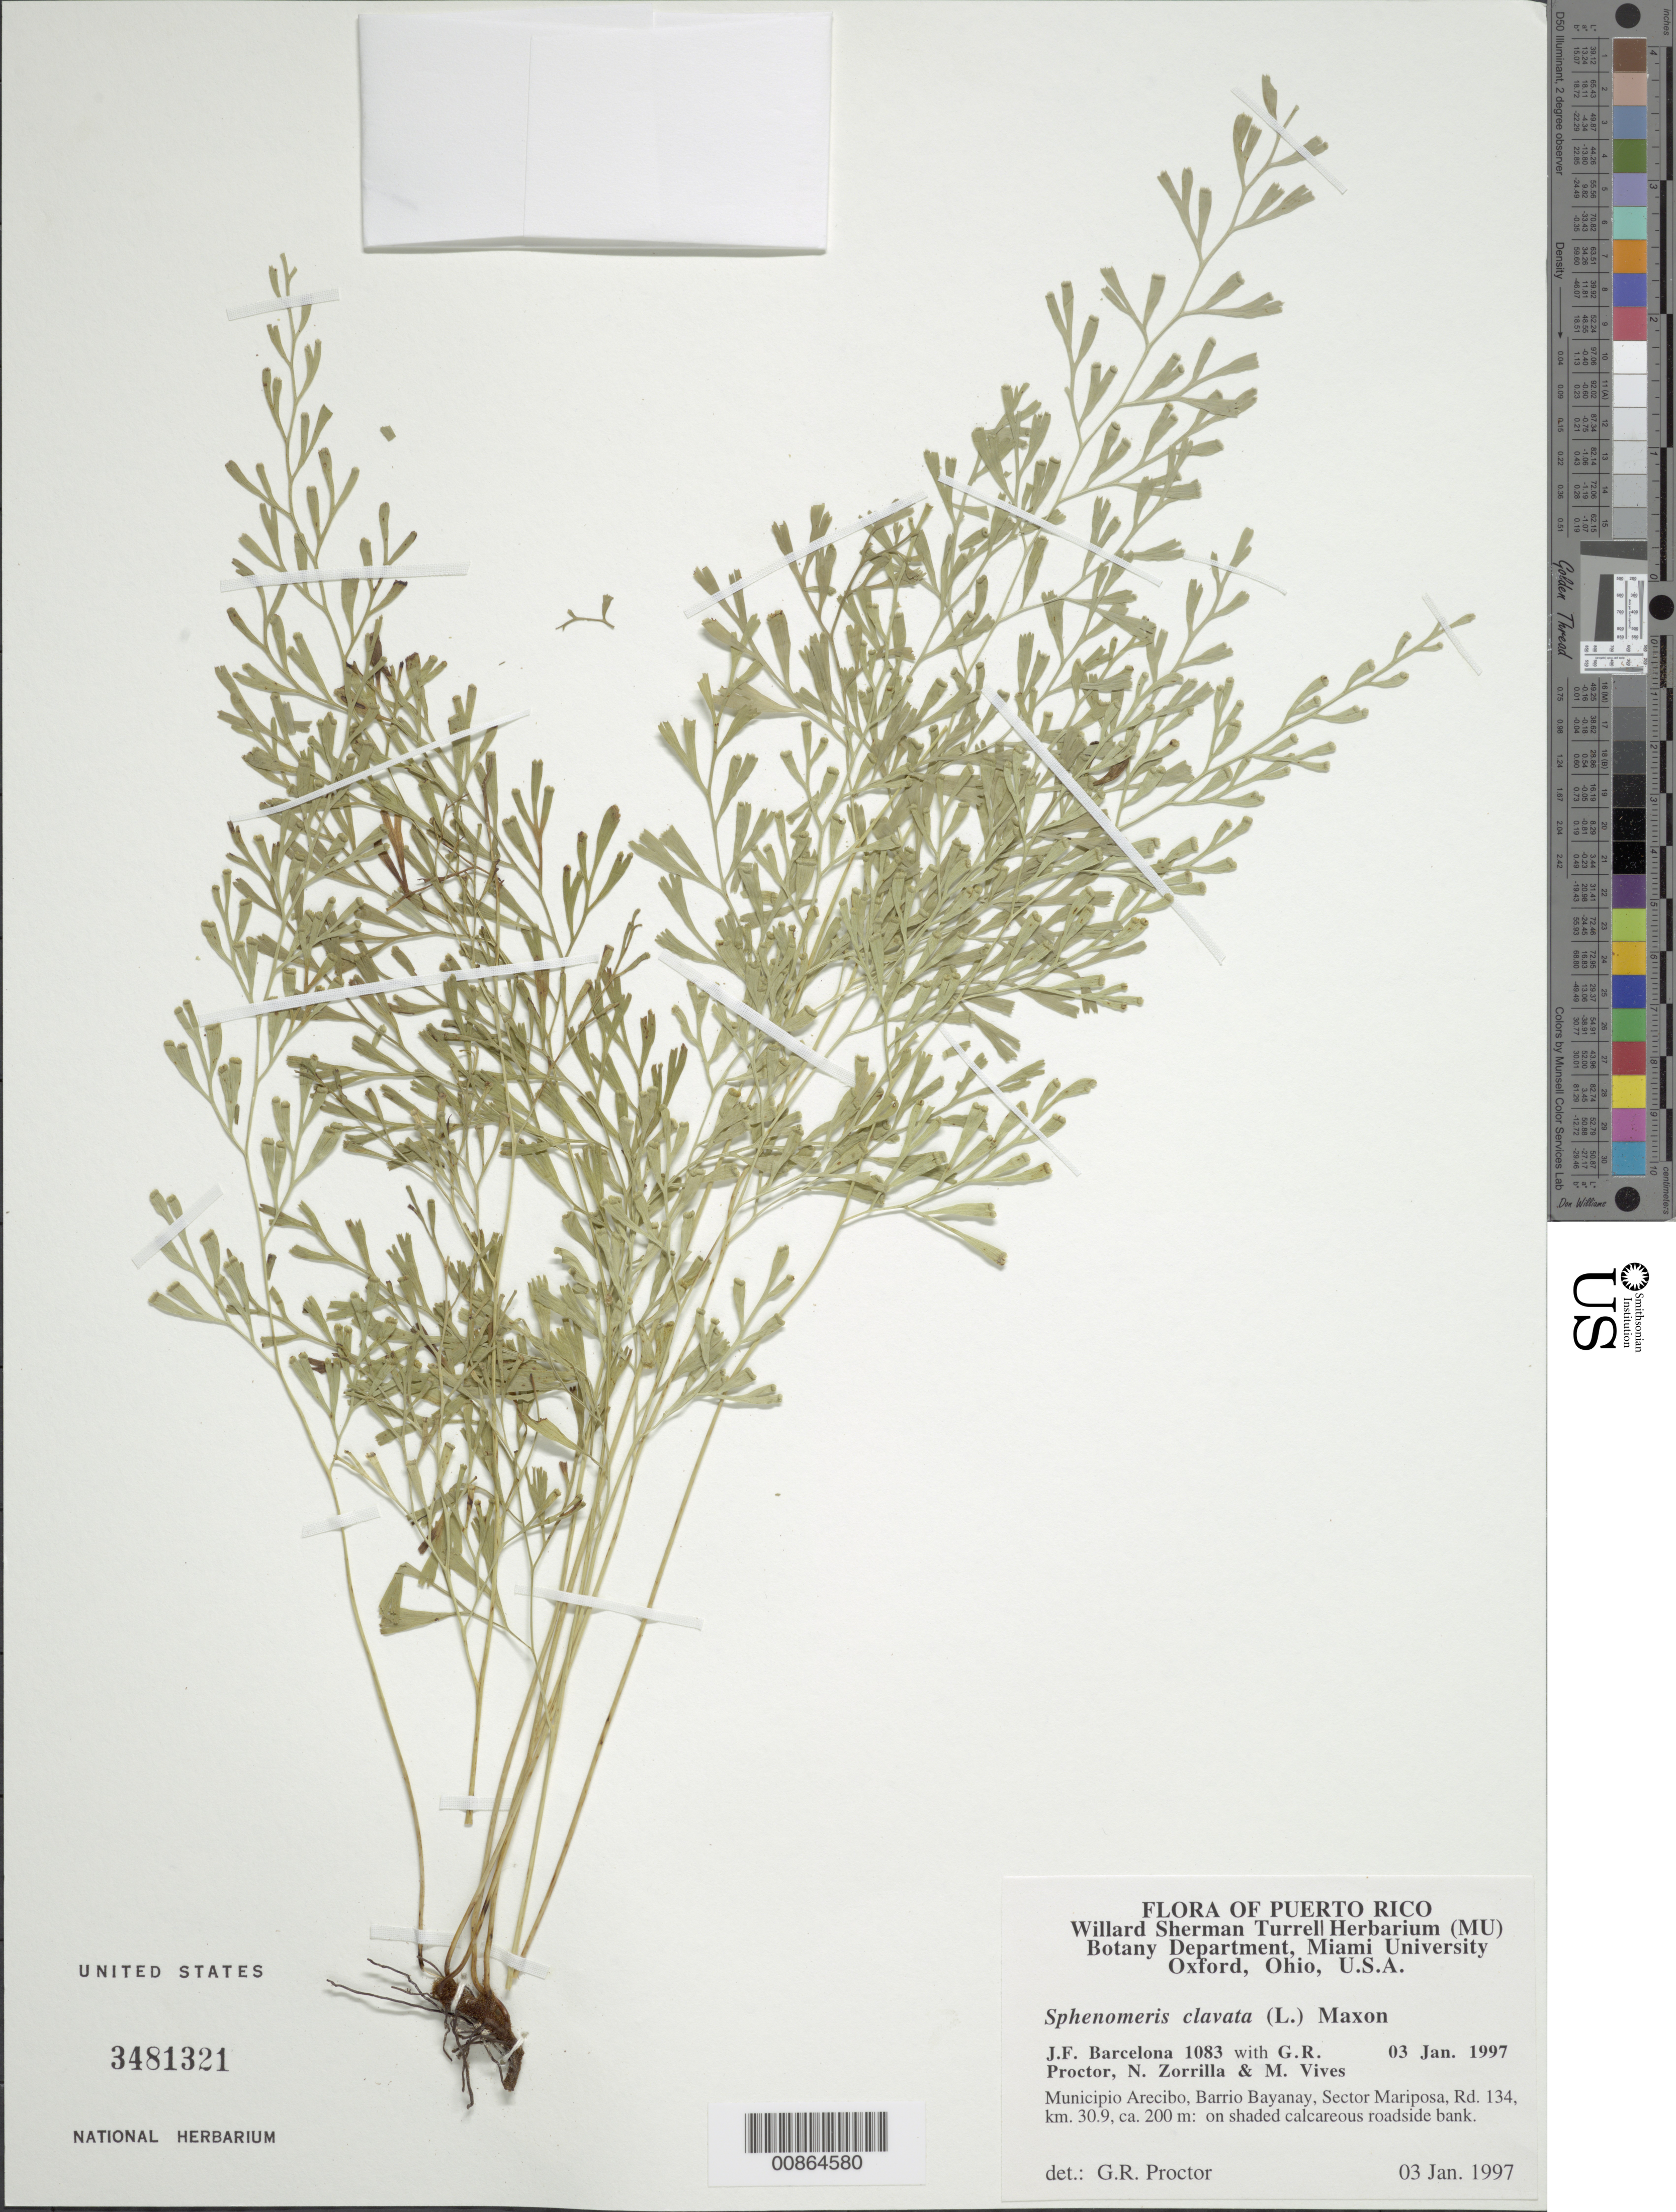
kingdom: Plantae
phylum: Tracheophyta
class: Polypodiopsida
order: Polypodiales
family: Lindsaeaceae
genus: Sphenomeris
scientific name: Sphenomeris clavata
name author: (L.) Maxon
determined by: Proctor, G. R.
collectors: J. F. Barcelona, G. R. Proctor, N. Zorilla & M. Vives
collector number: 1083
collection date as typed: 03 Jan 1997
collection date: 1997-01-03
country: Puerto Rico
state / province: Arecibo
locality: Barrio Bayanay, Sector Mariposa, Rd. 134, km. 30.9.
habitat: On shaded calcareous roadside bank.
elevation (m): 200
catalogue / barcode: US 3481321